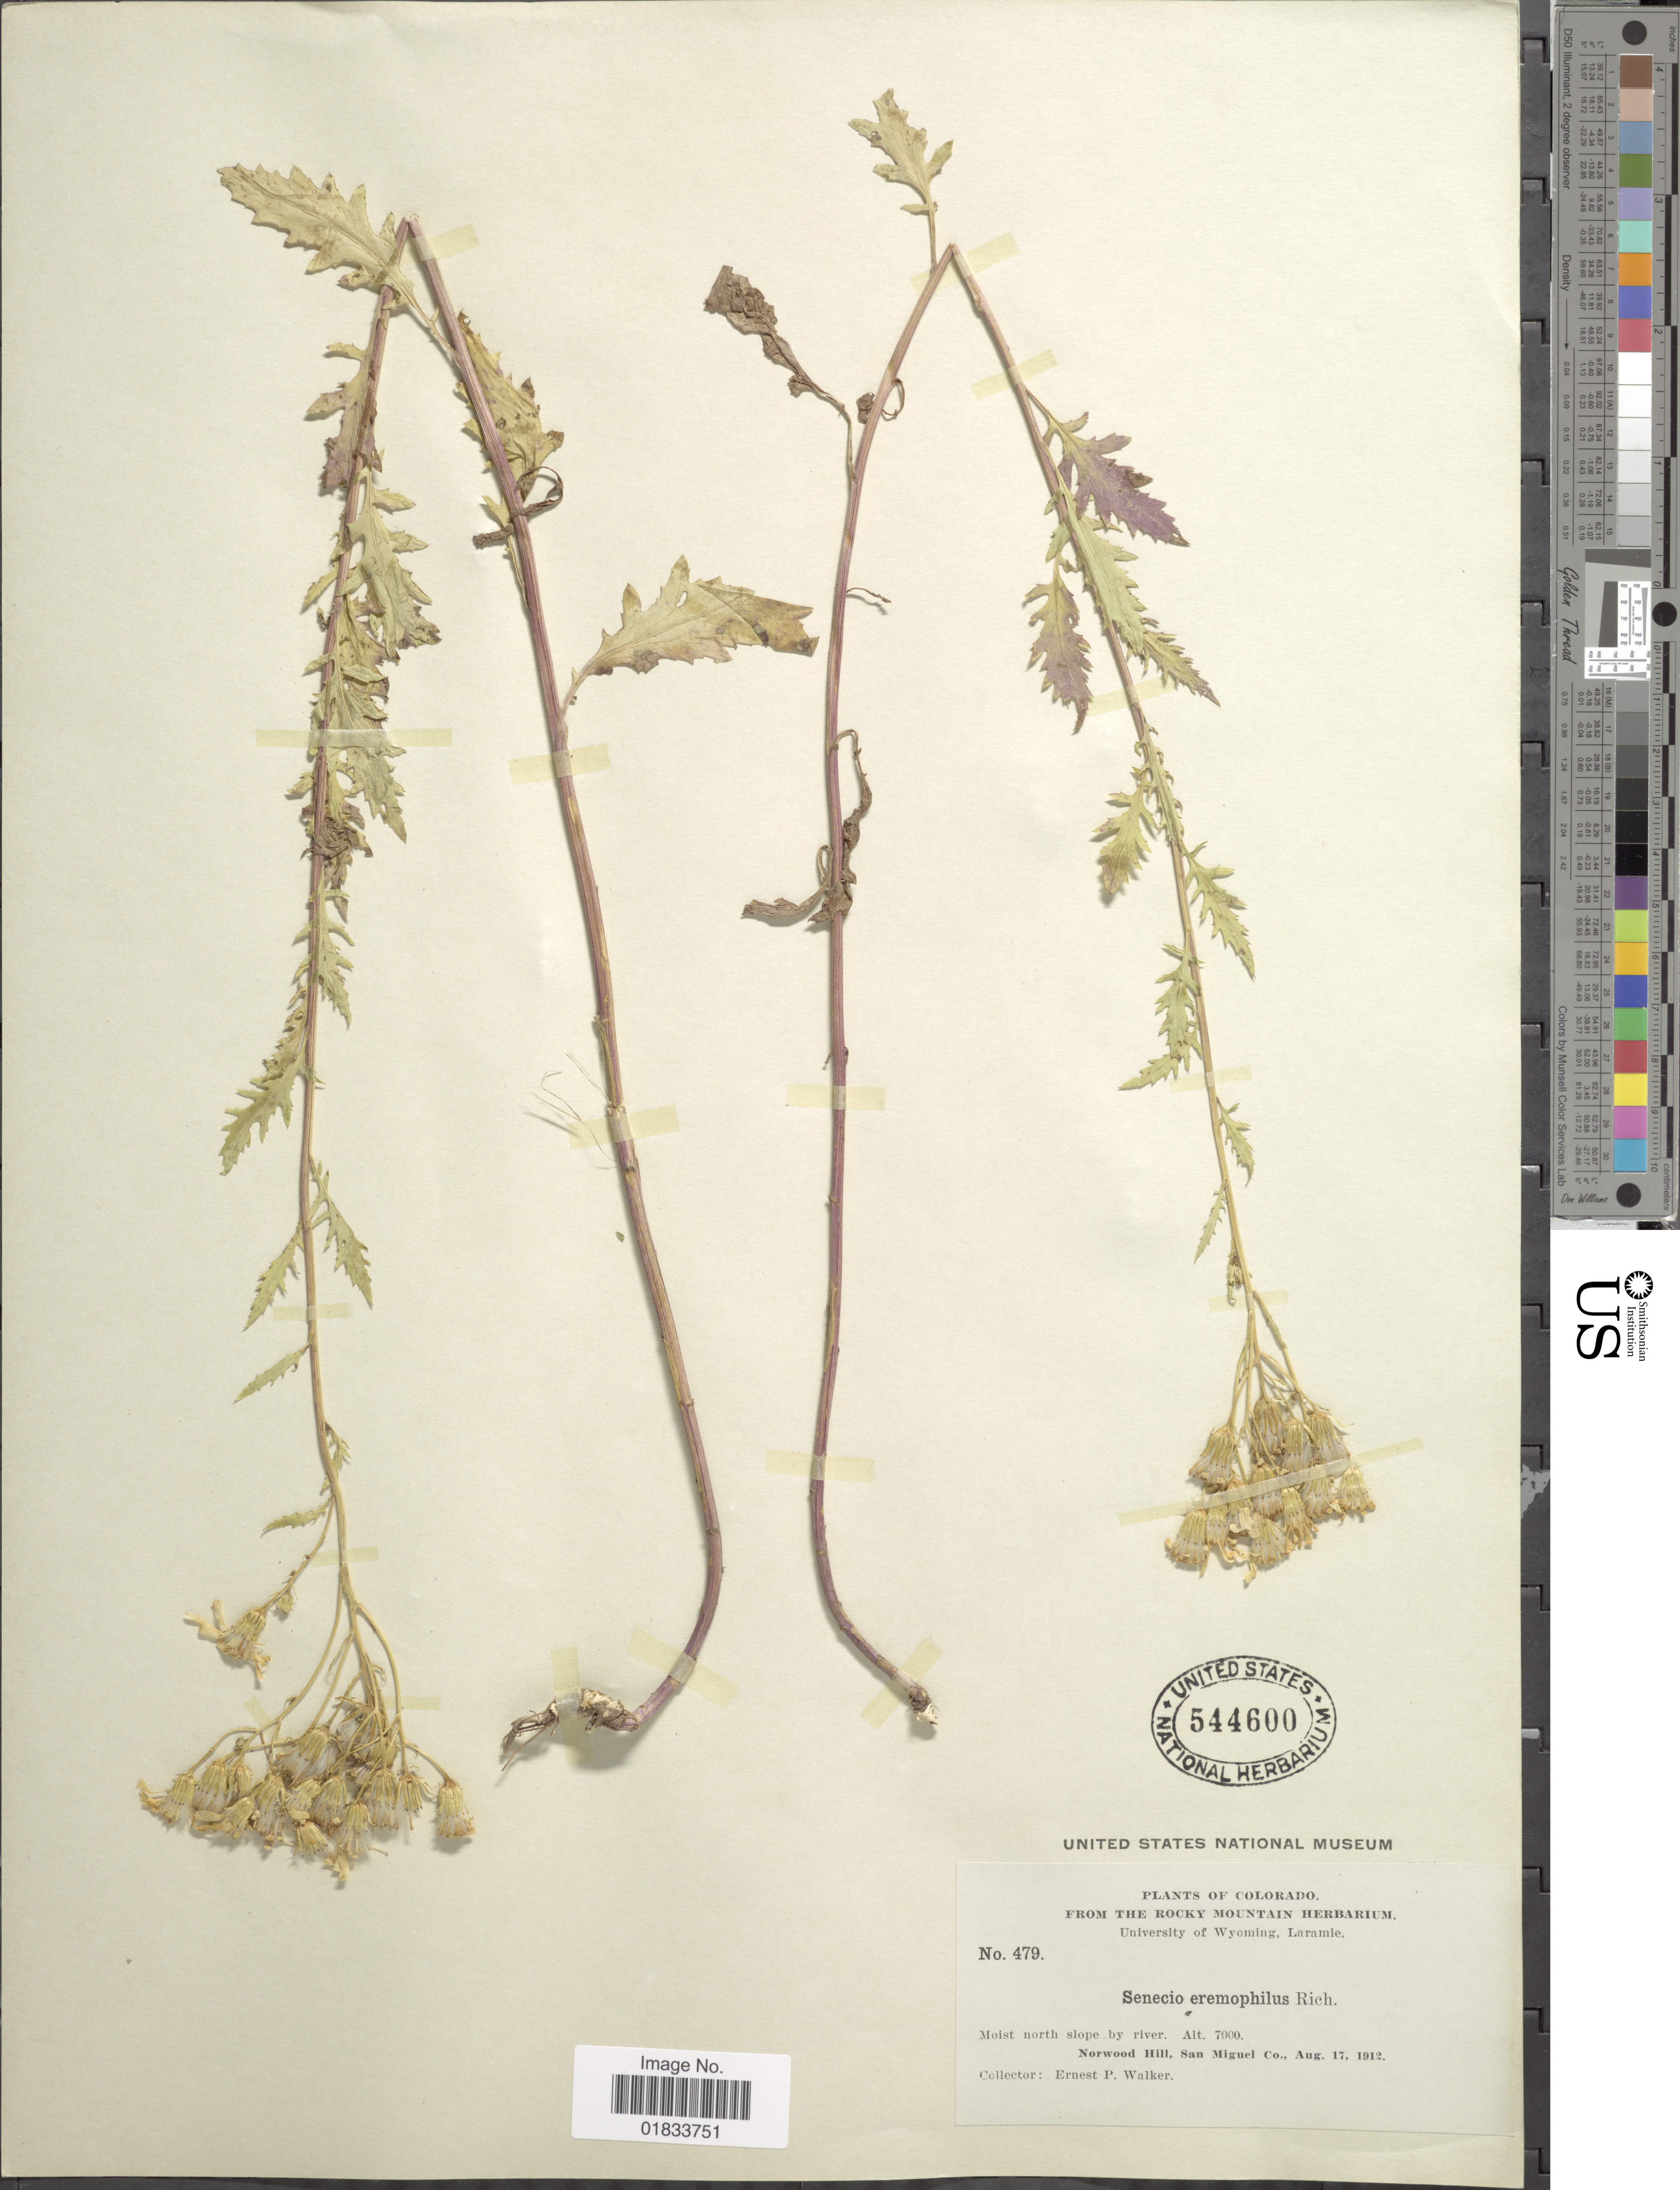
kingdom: Plantae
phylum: Tracheophyta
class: Magnoliopsida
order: Asterales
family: Asteraceae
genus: Senecio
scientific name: Senecio eremophilus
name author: Richardson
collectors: E. P. Walker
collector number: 479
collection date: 1912-08-17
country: United States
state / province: Colorado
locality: Norwood Hill, San Miguel Co.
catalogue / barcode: US 544600